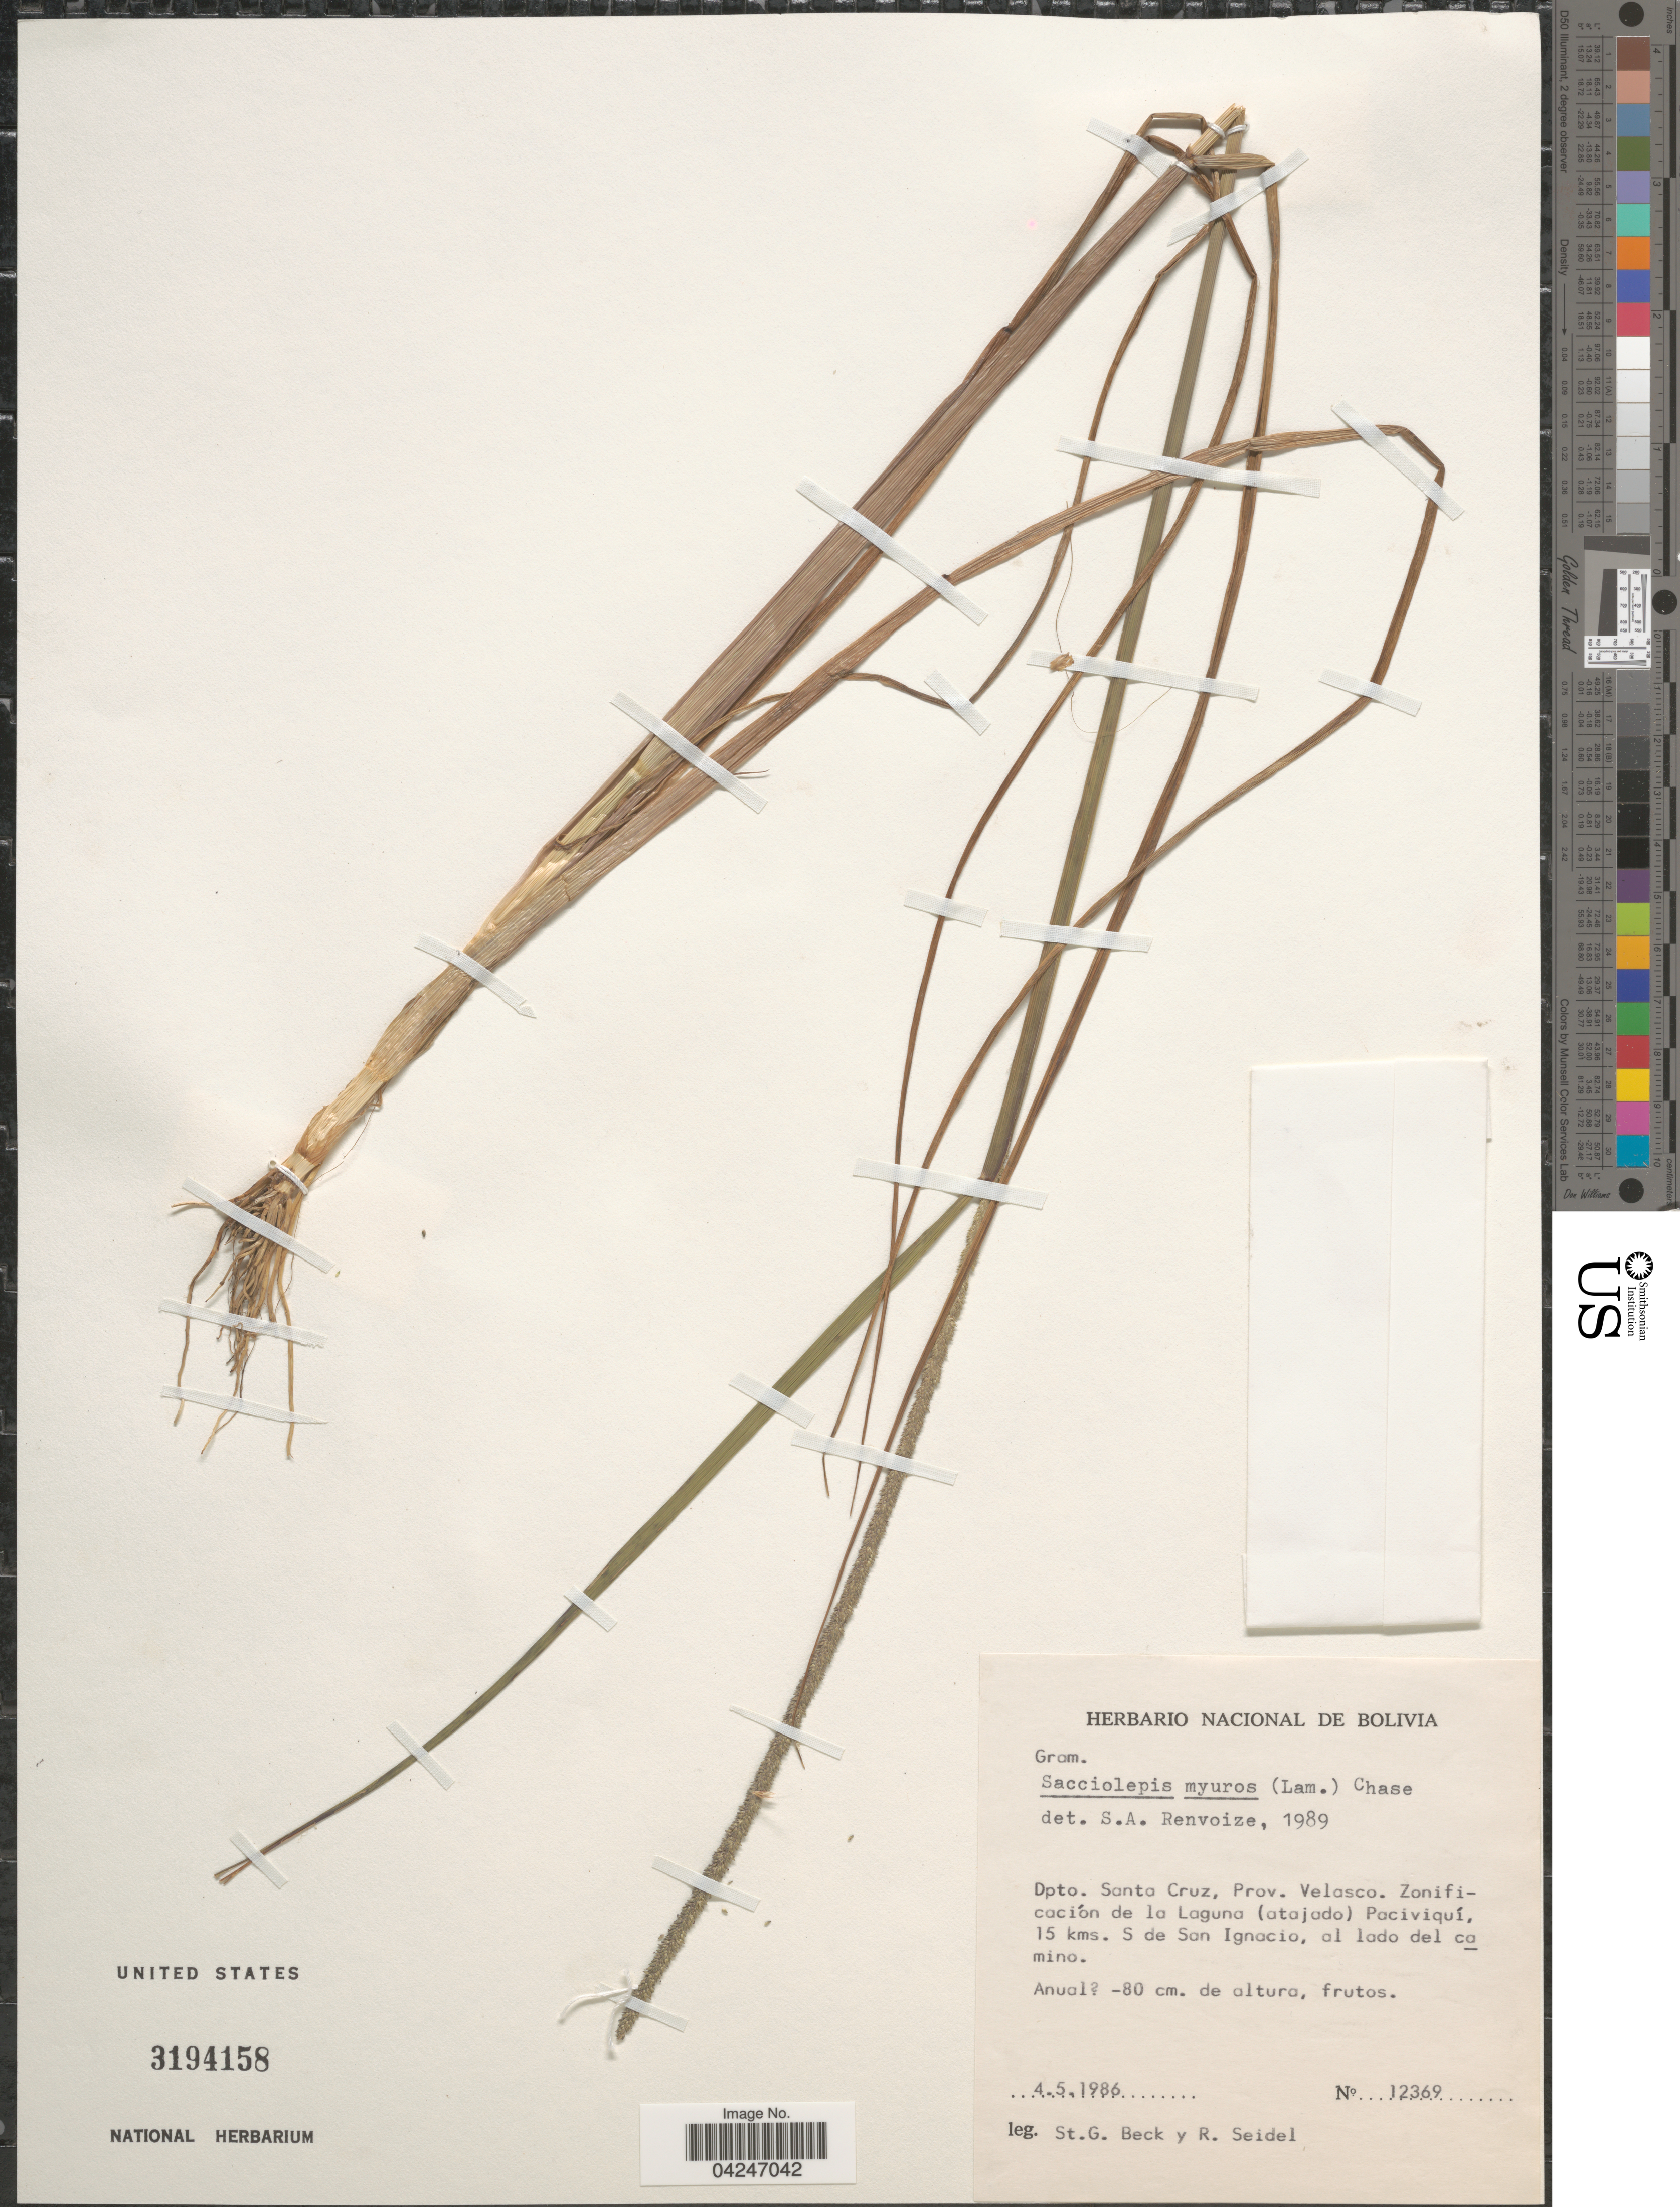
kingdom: Plantae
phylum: Tracheophyta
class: Liliopsida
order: Poales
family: Poaceae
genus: Sacciolepis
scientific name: Sacciolepis myuros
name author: (Lam.) Chase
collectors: S. G. Beck & R. Seidel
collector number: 12369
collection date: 1986-05-04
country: Bolivia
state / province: Santa Cruz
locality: Dpto. Santa Cruz, Prov. Velasco. Zonificación de la Laguna (atajado) Paciviquií, 15 kms. S de San Ignacio, al lado del camino.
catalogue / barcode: US 3194158